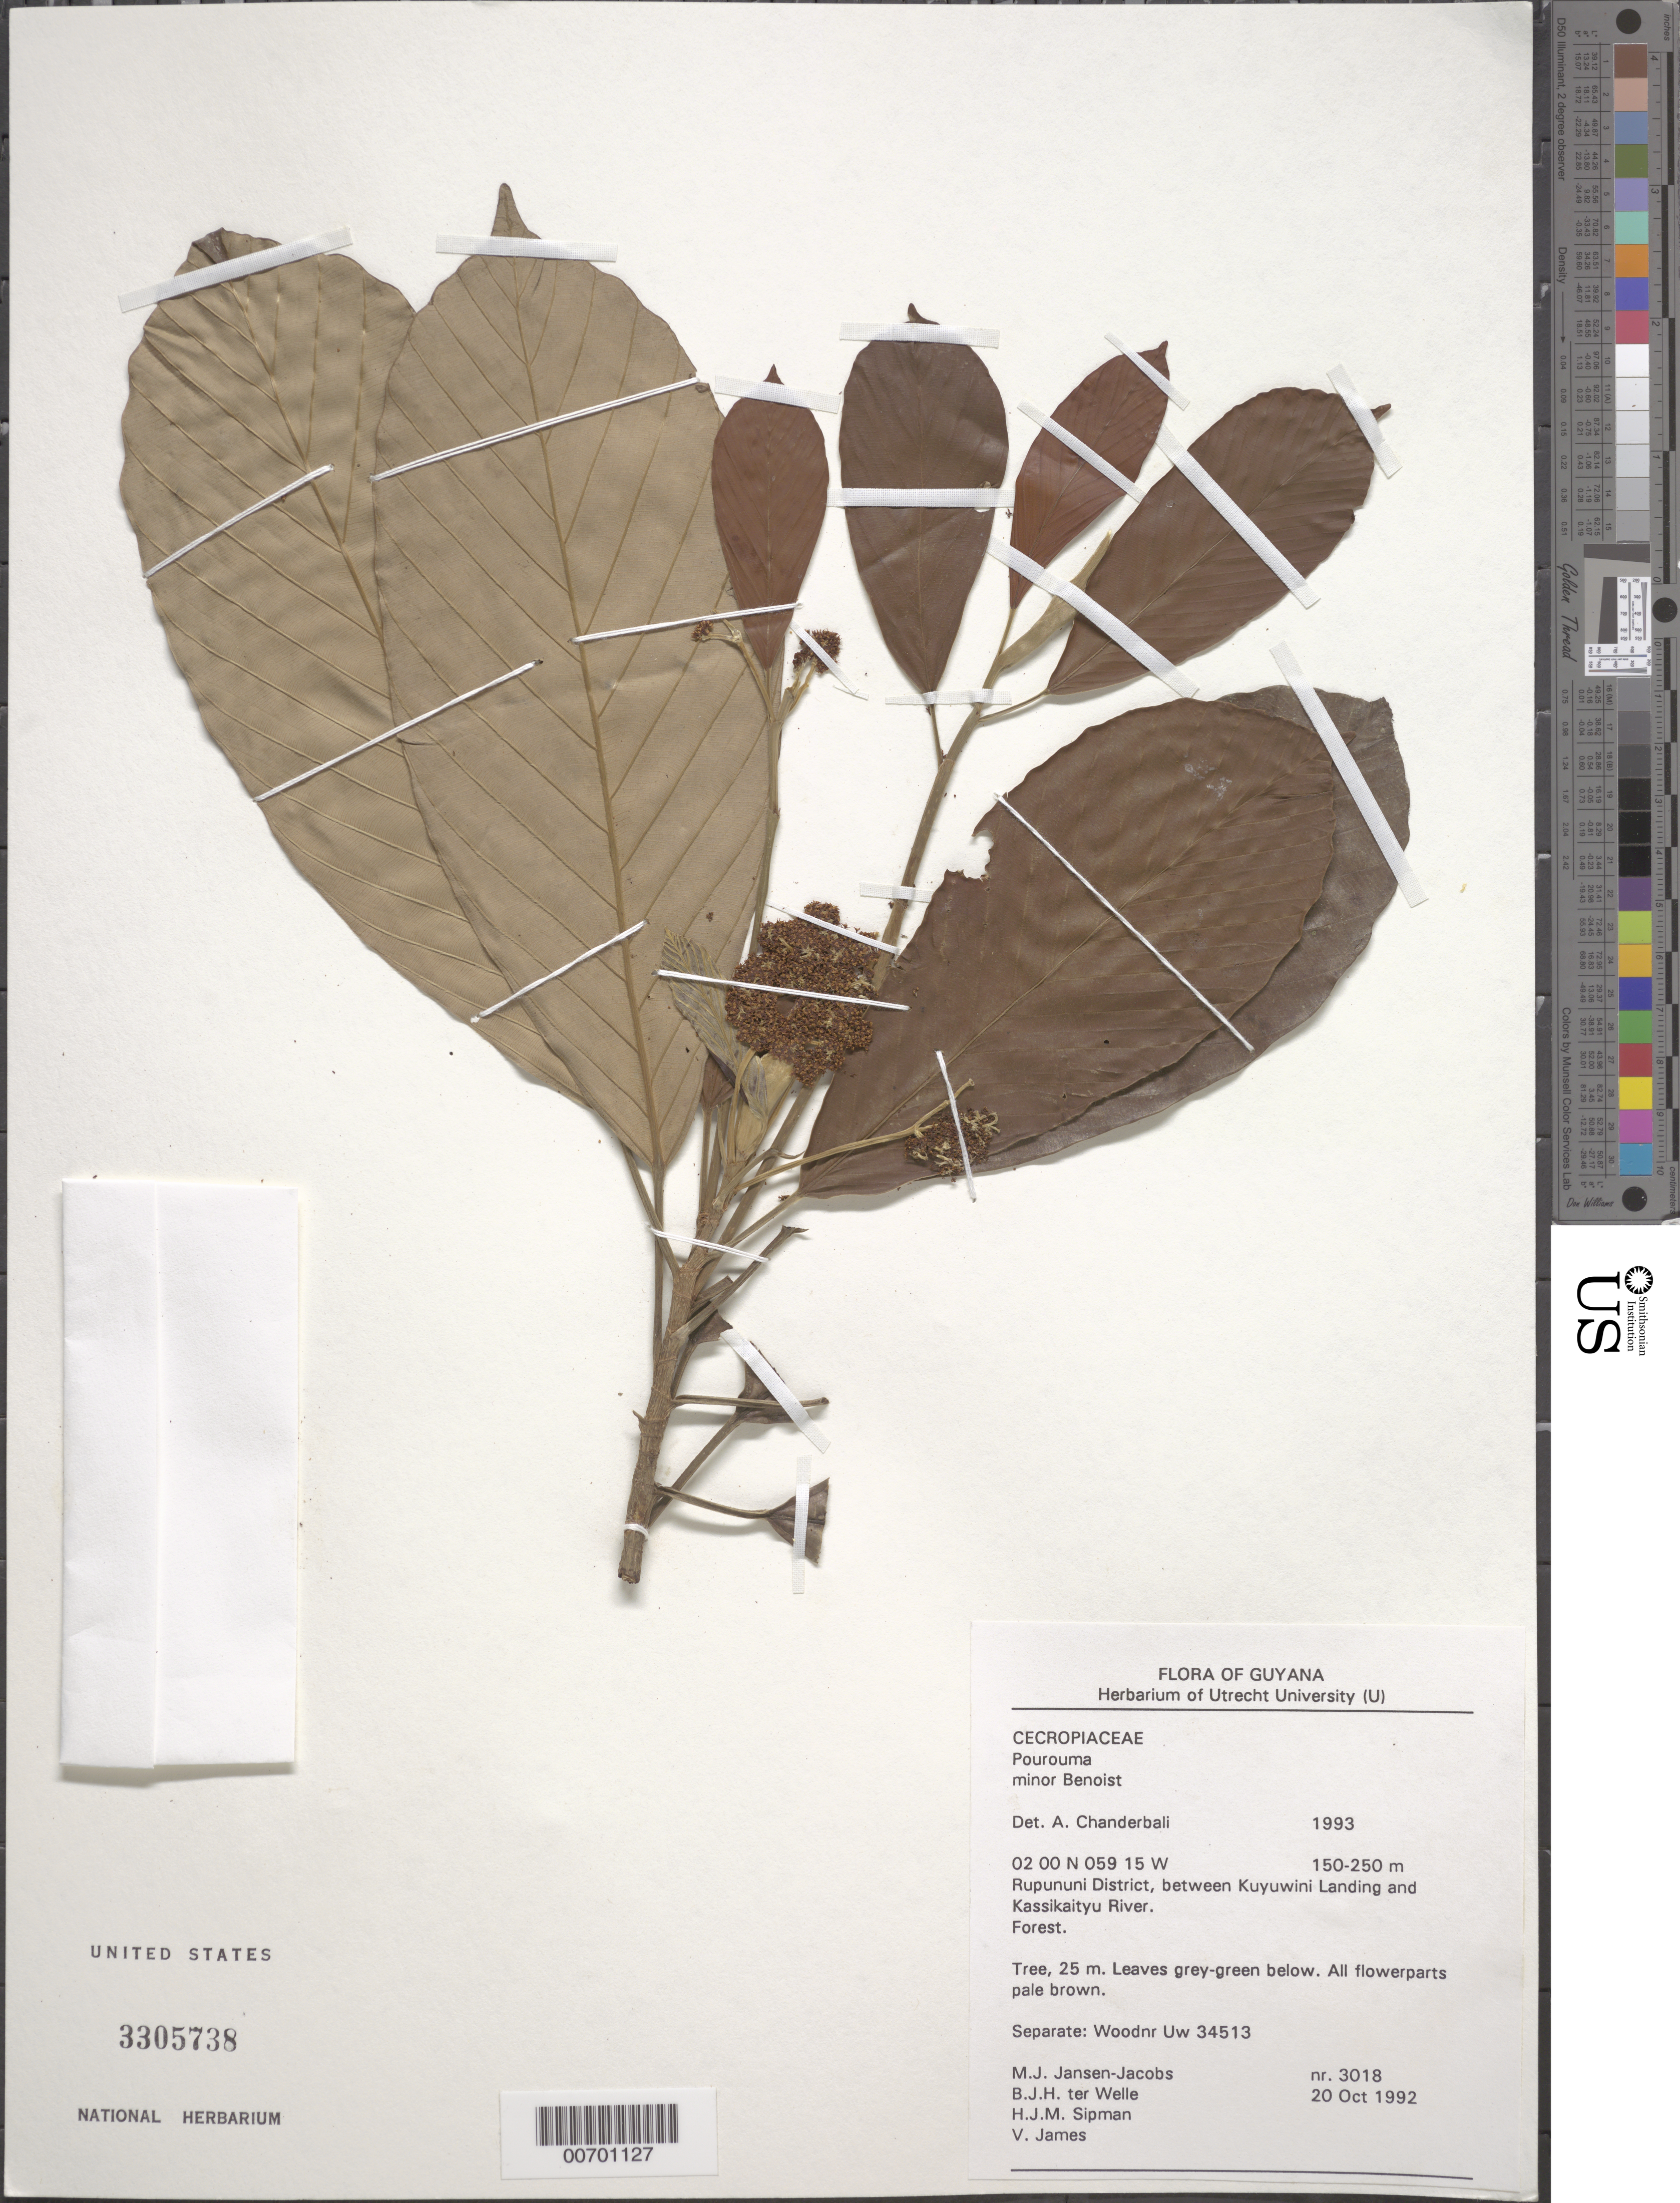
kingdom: Plantae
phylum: Tracheophyta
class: Magnoliopsida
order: Rosales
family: Urticaceae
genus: Pourouma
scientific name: Pourouma minor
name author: Benoist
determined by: Chanderbali, Andre Shashi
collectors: M. J. Jansen-Jacobs, B. Welle, H. J. M. Sipman & V. James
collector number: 3018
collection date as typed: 20-Oct-92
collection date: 1992-10-20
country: Guyana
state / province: U. Takutu-U. Essequibo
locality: Rupununi District, between Kuyuwini Landing and Kassikaityu River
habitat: Forest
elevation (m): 150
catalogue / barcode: US 3305738